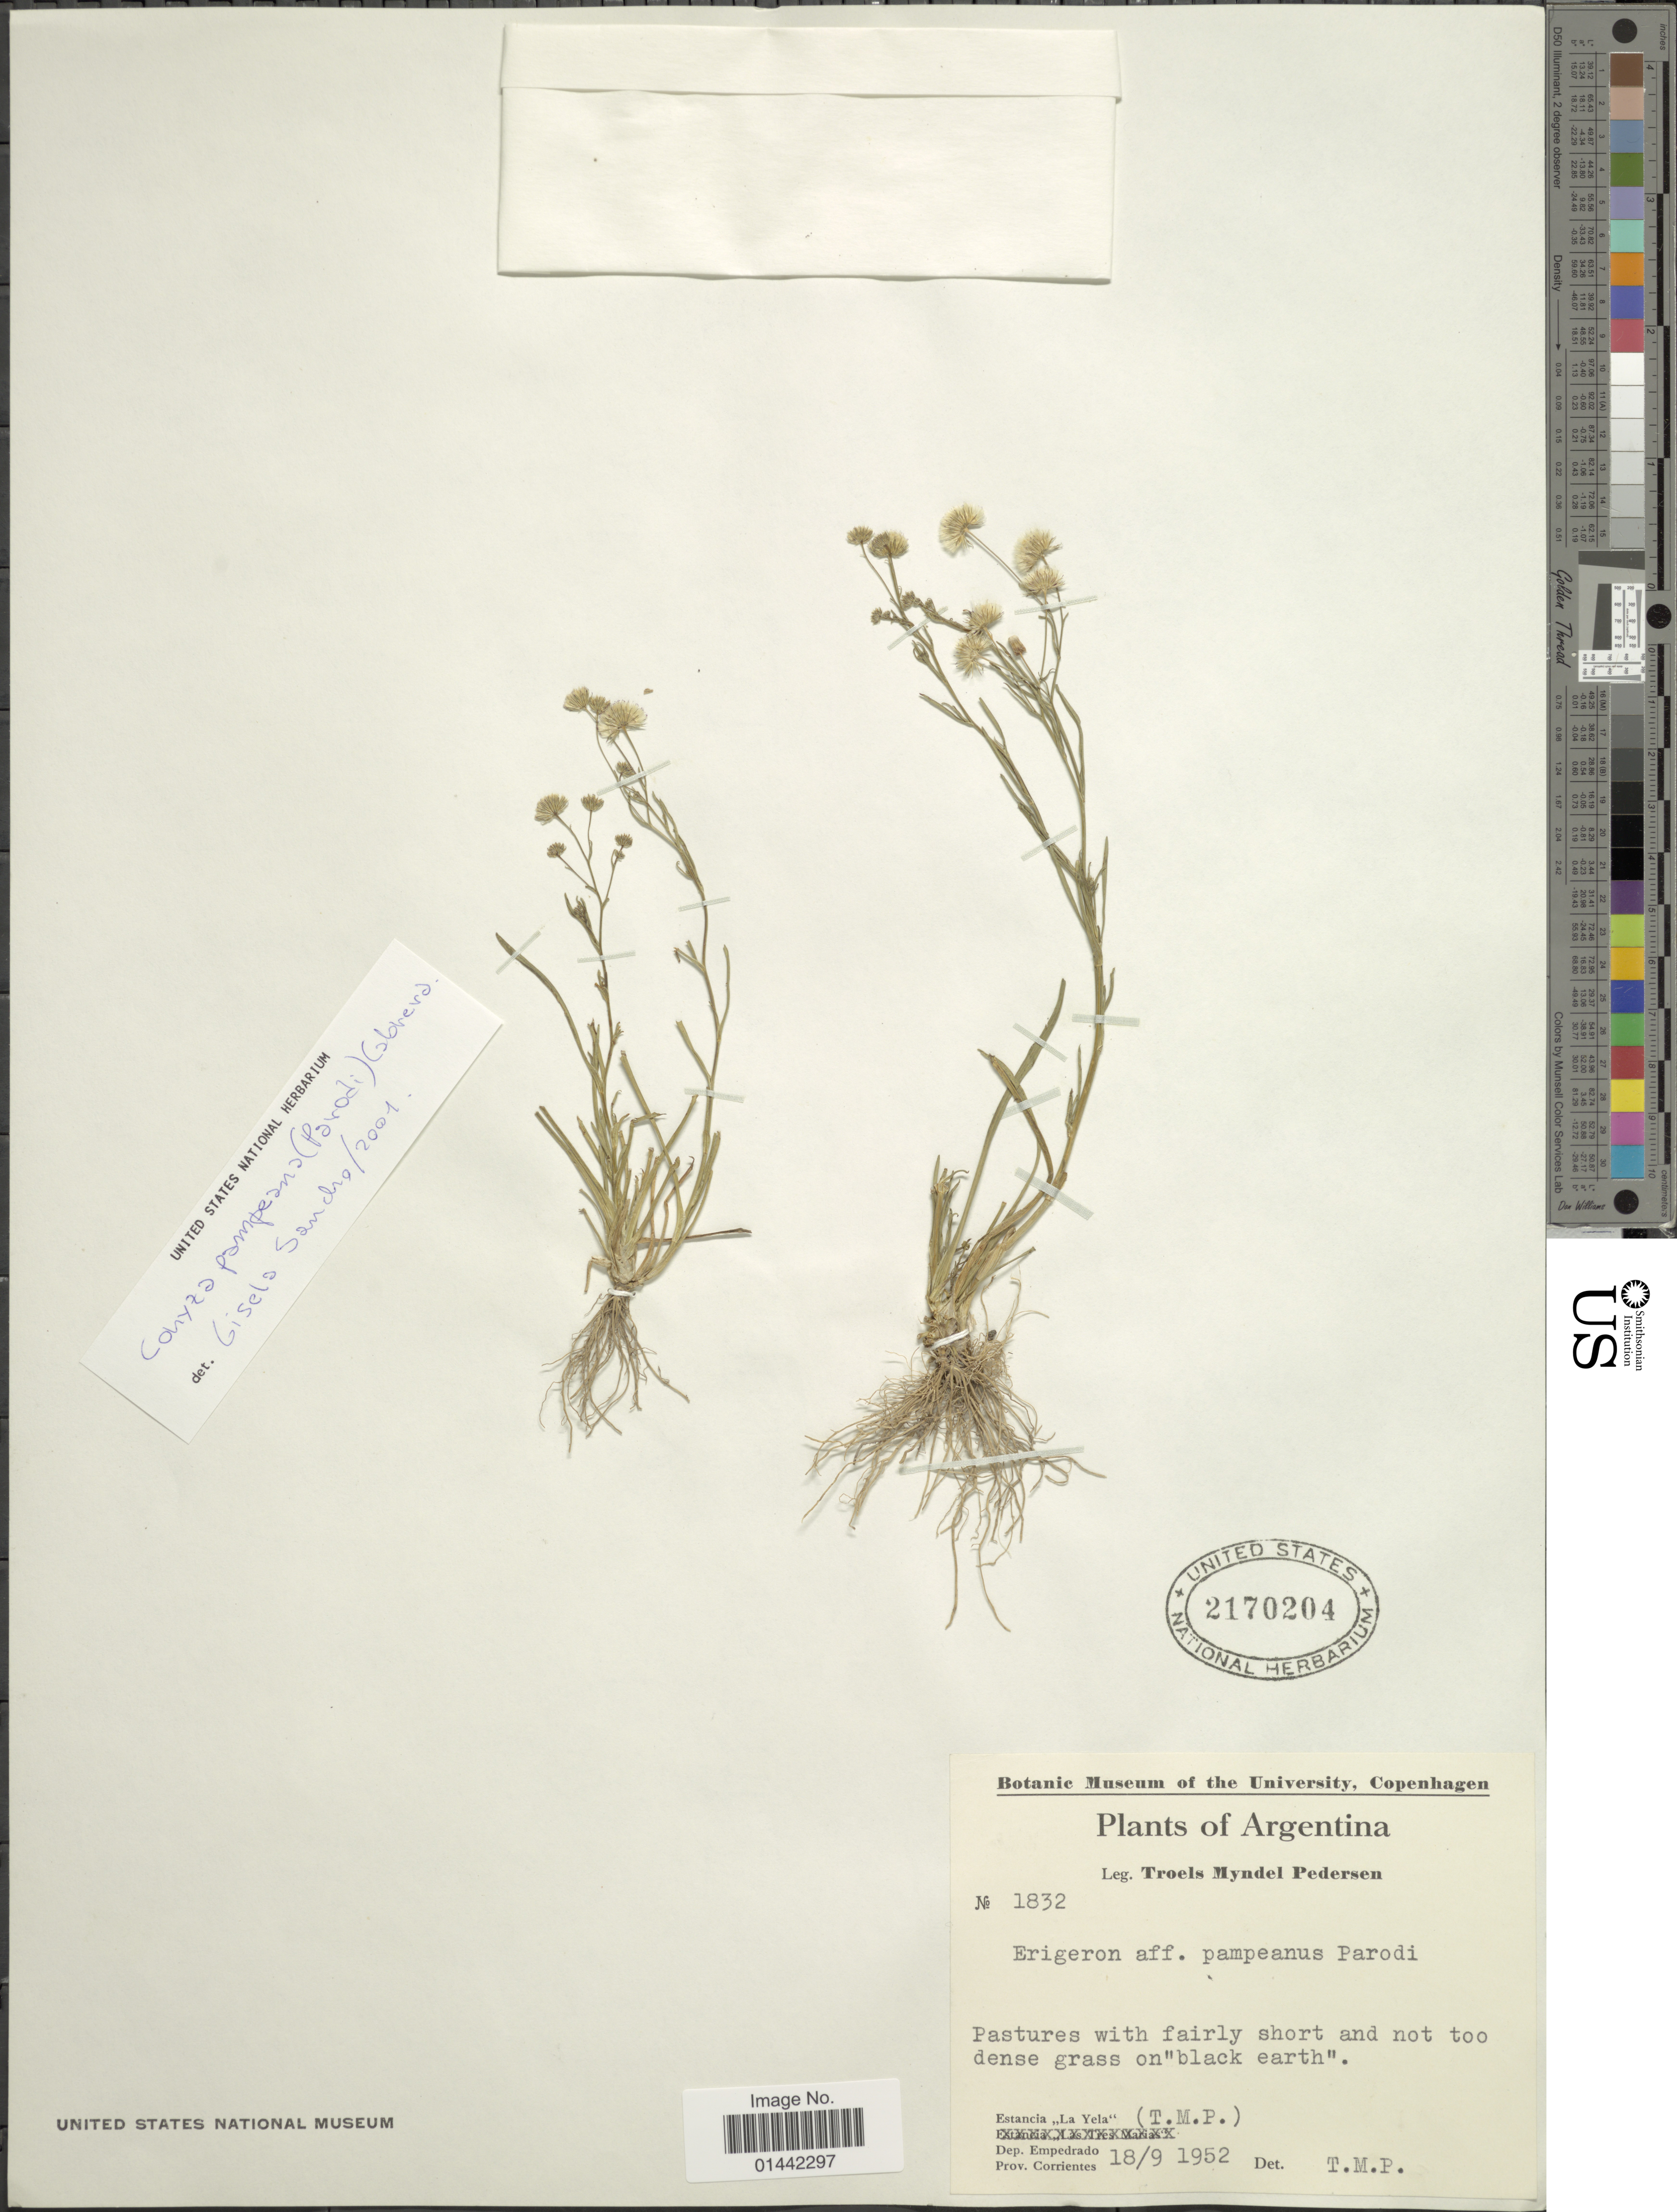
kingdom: Plantae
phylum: Tracheophyta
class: Magnoliopsida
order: Asterales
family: Asteraceae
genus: Erigeron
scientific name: Erigeron pampeanus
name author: Parodi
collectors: T. Pederson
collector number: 1832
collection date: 1952-09-18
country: Argentina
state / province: Corrientes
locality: Estancia ,,La Yela' (T.M.P.), dep. Empedrado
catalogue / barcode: US 2170204